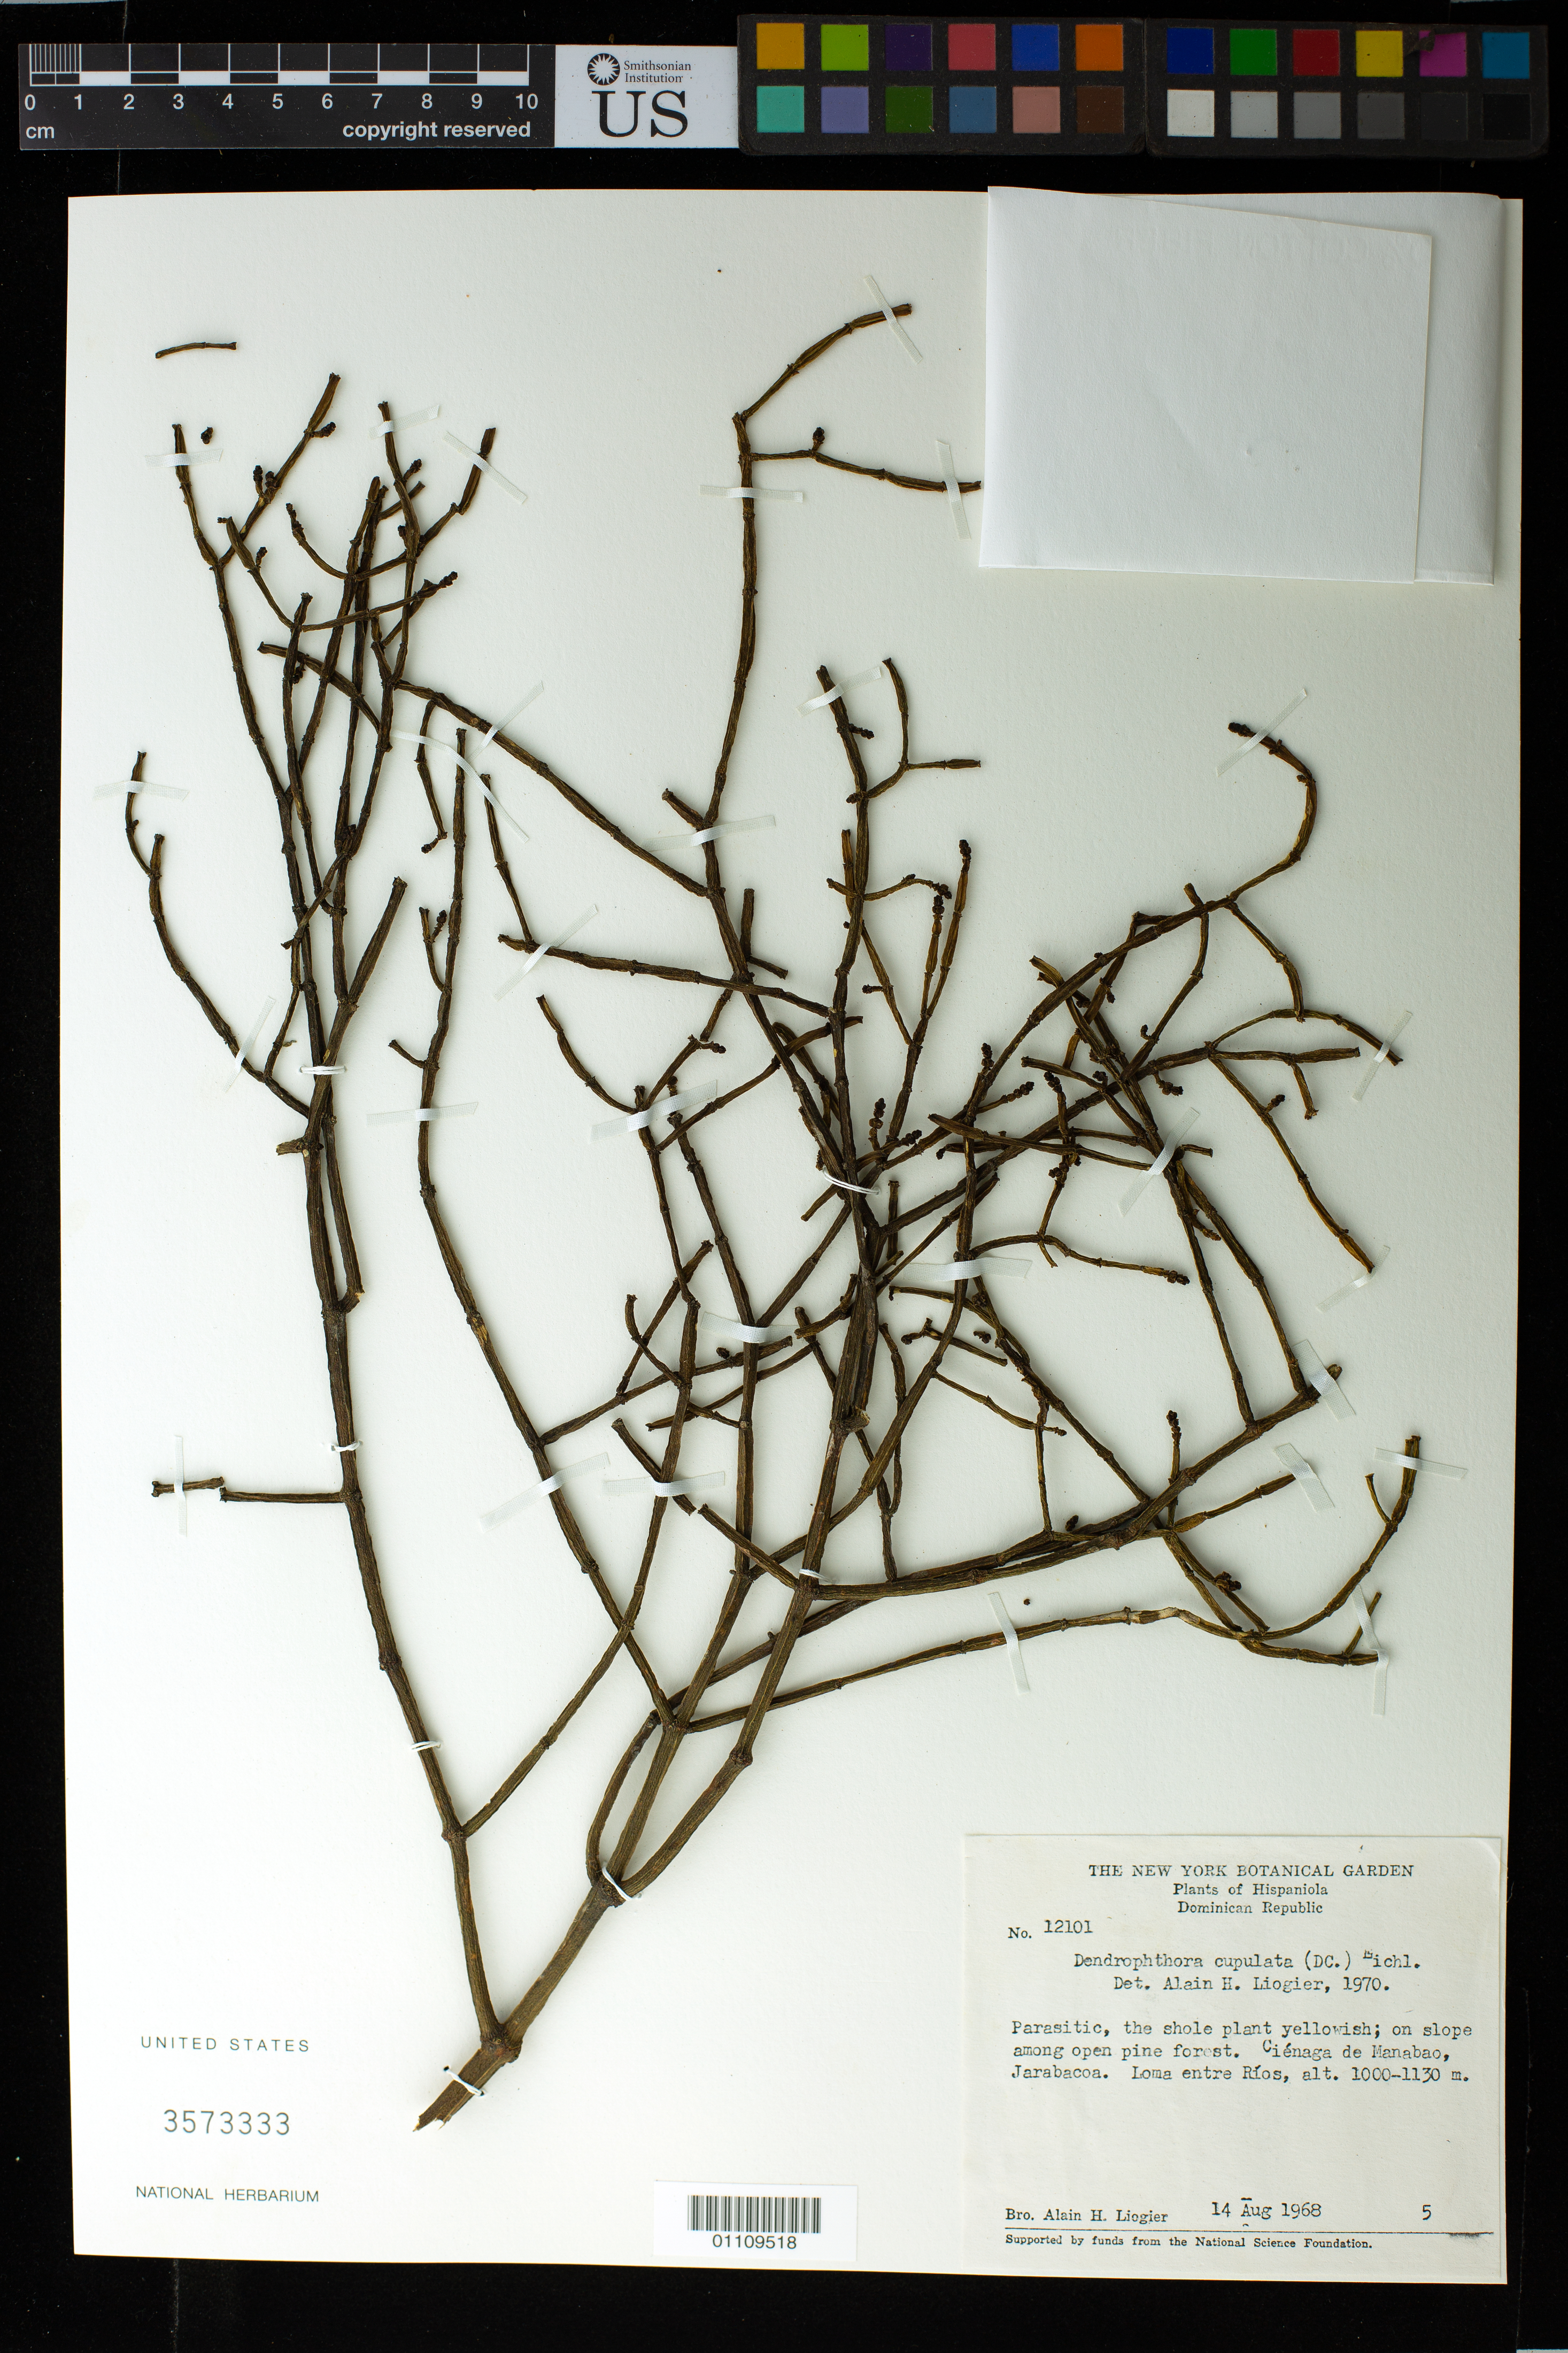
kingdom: Plantae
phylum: Tracheophyta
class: Magnoliopsida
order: Santalales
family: Viscaceae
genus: Dendrophthora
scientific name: Dendrophthora cupulata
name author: (DC.) Eichler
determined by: Liogier, Alain H.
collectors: A. H. Liogier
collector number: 12101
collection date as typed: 14 Aug 1968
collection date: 1968-08-14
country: Dominican Republic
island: Hispaniola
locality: Ciénaga de Manabao, Jarabacoa; Loma entre Ríos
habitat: On slope among open pine forest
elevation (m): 1000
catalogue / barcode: US 3573333